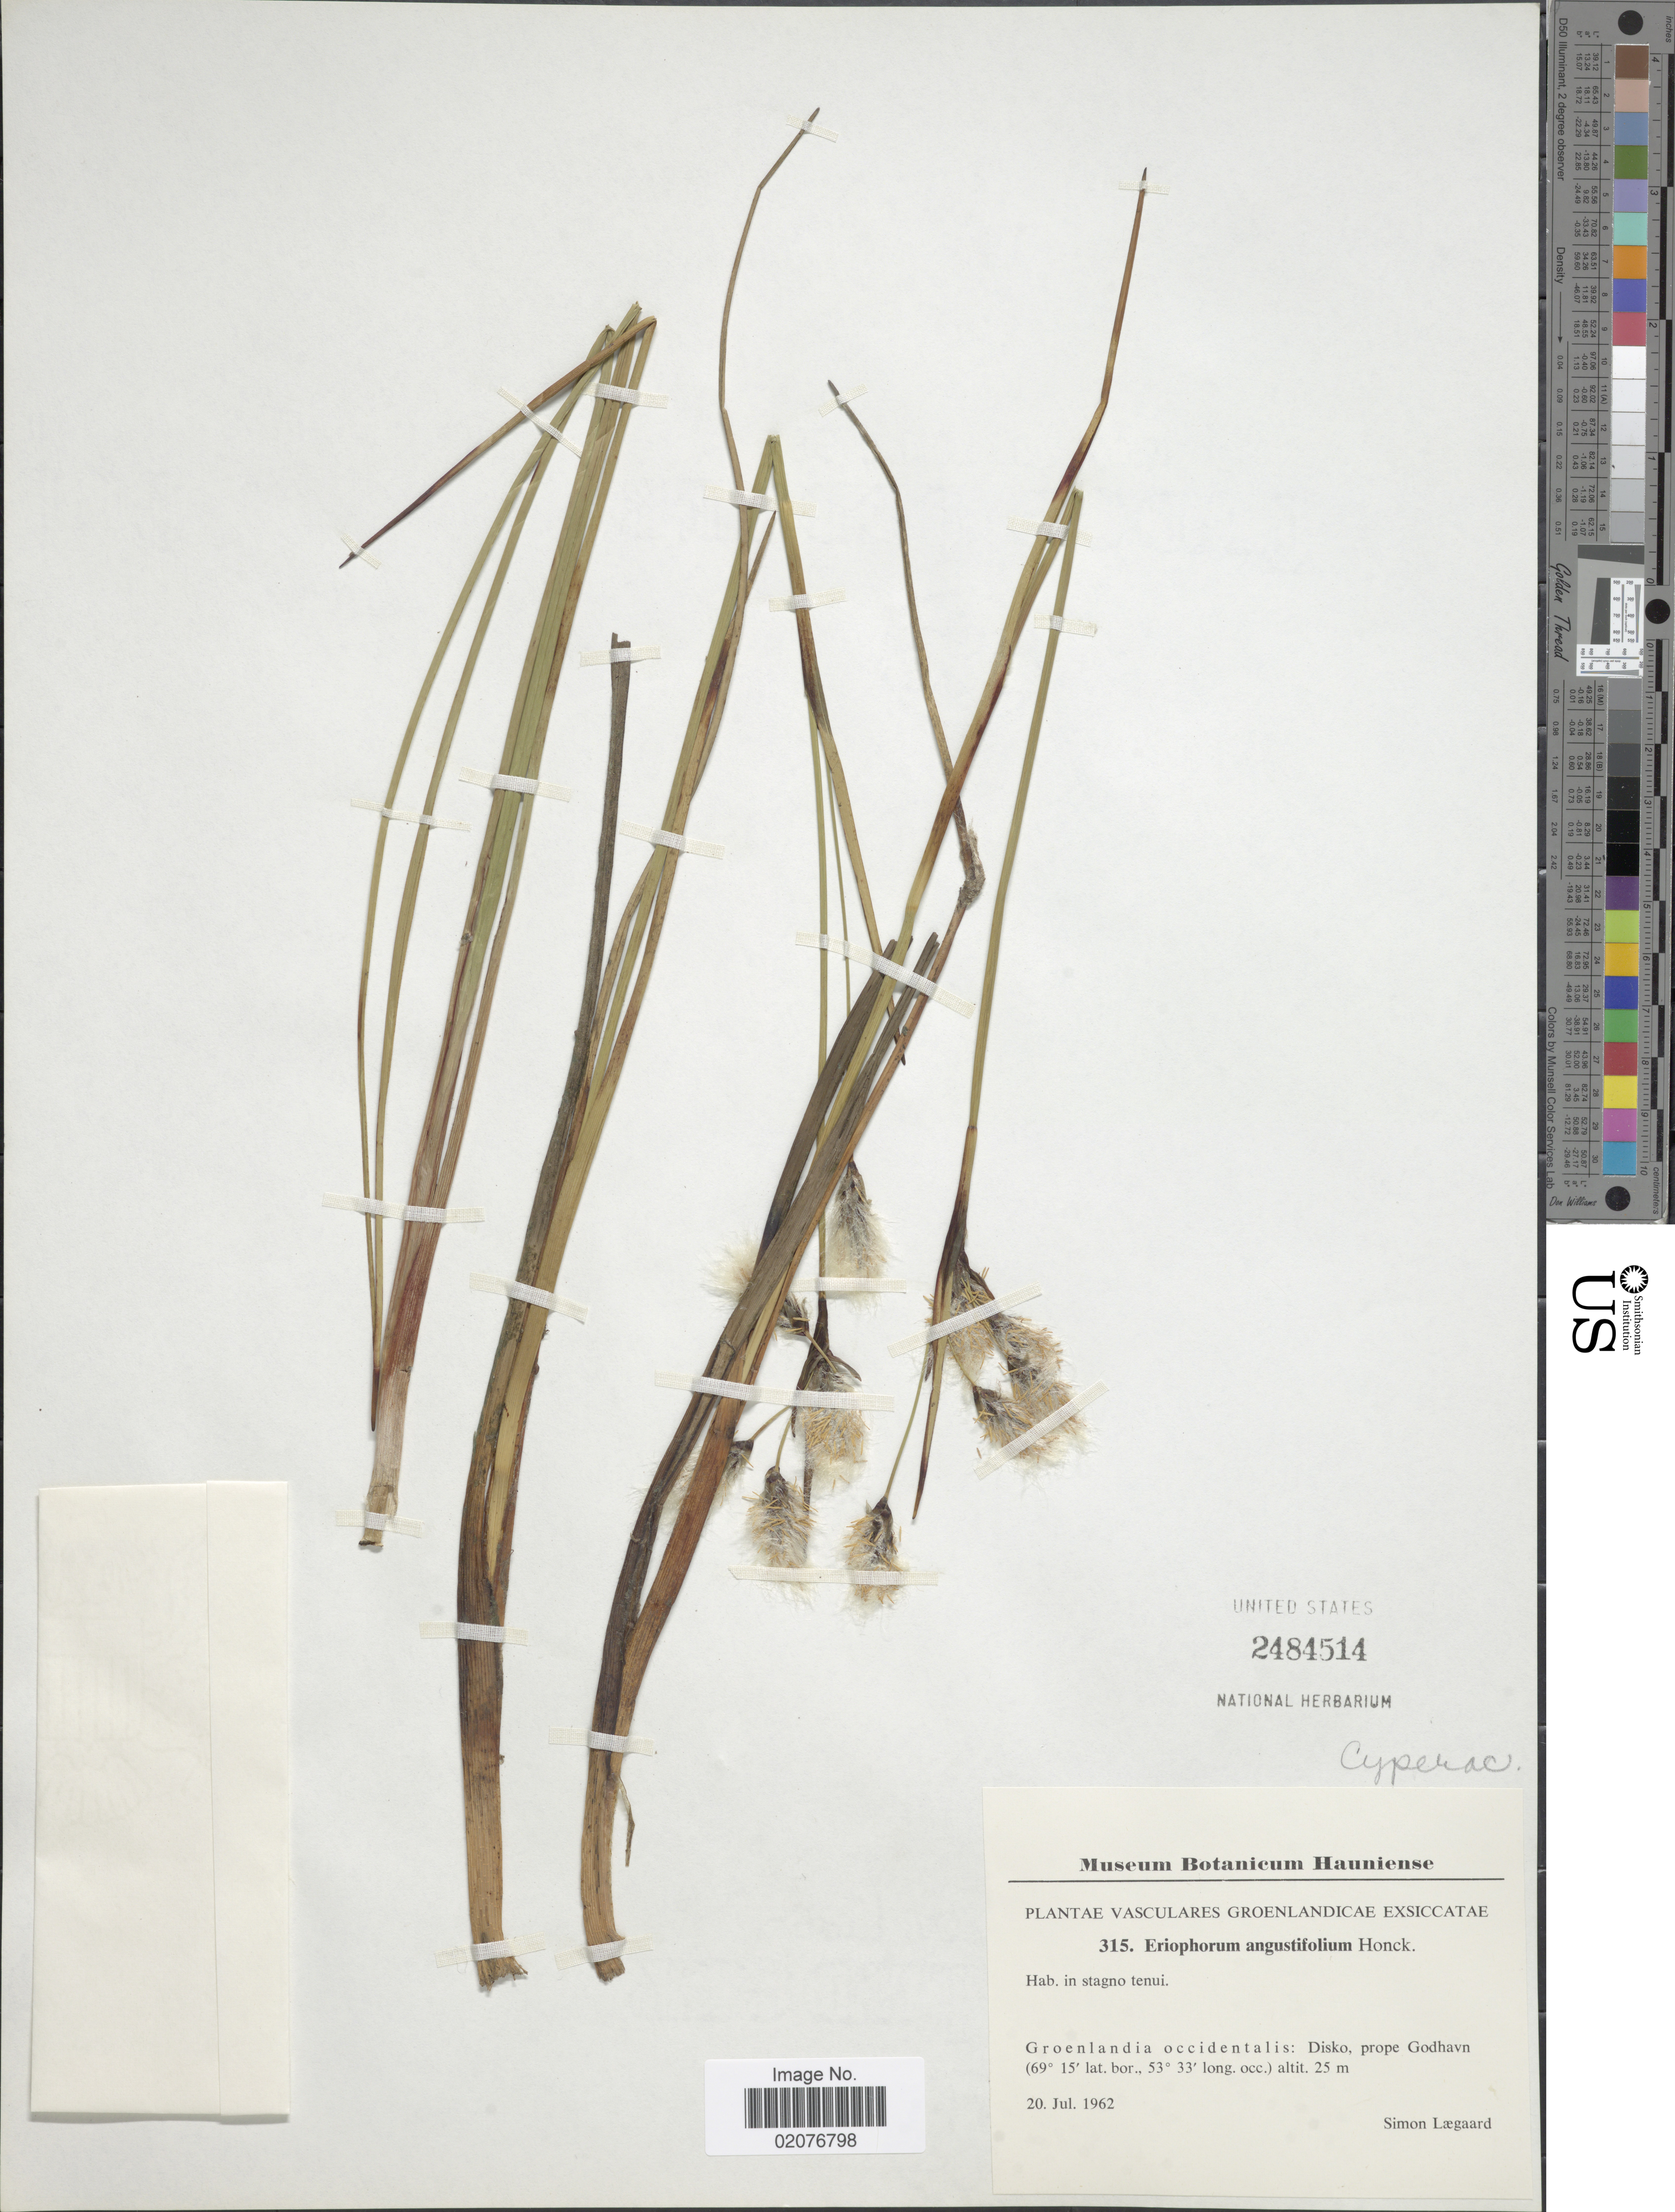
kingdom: Plantae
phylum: Tracheophyta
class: Liliopsida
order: Poales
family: Cyperaceae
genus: Eriophorum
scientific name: Eriophorum angustifolium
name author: Honck.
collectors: S. Lægaard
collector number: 315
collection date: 1962-07-20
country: Greenland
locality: Goenlandia occidentalis: Disko, prope Godhaven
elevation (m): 25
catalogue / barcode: US 2484514